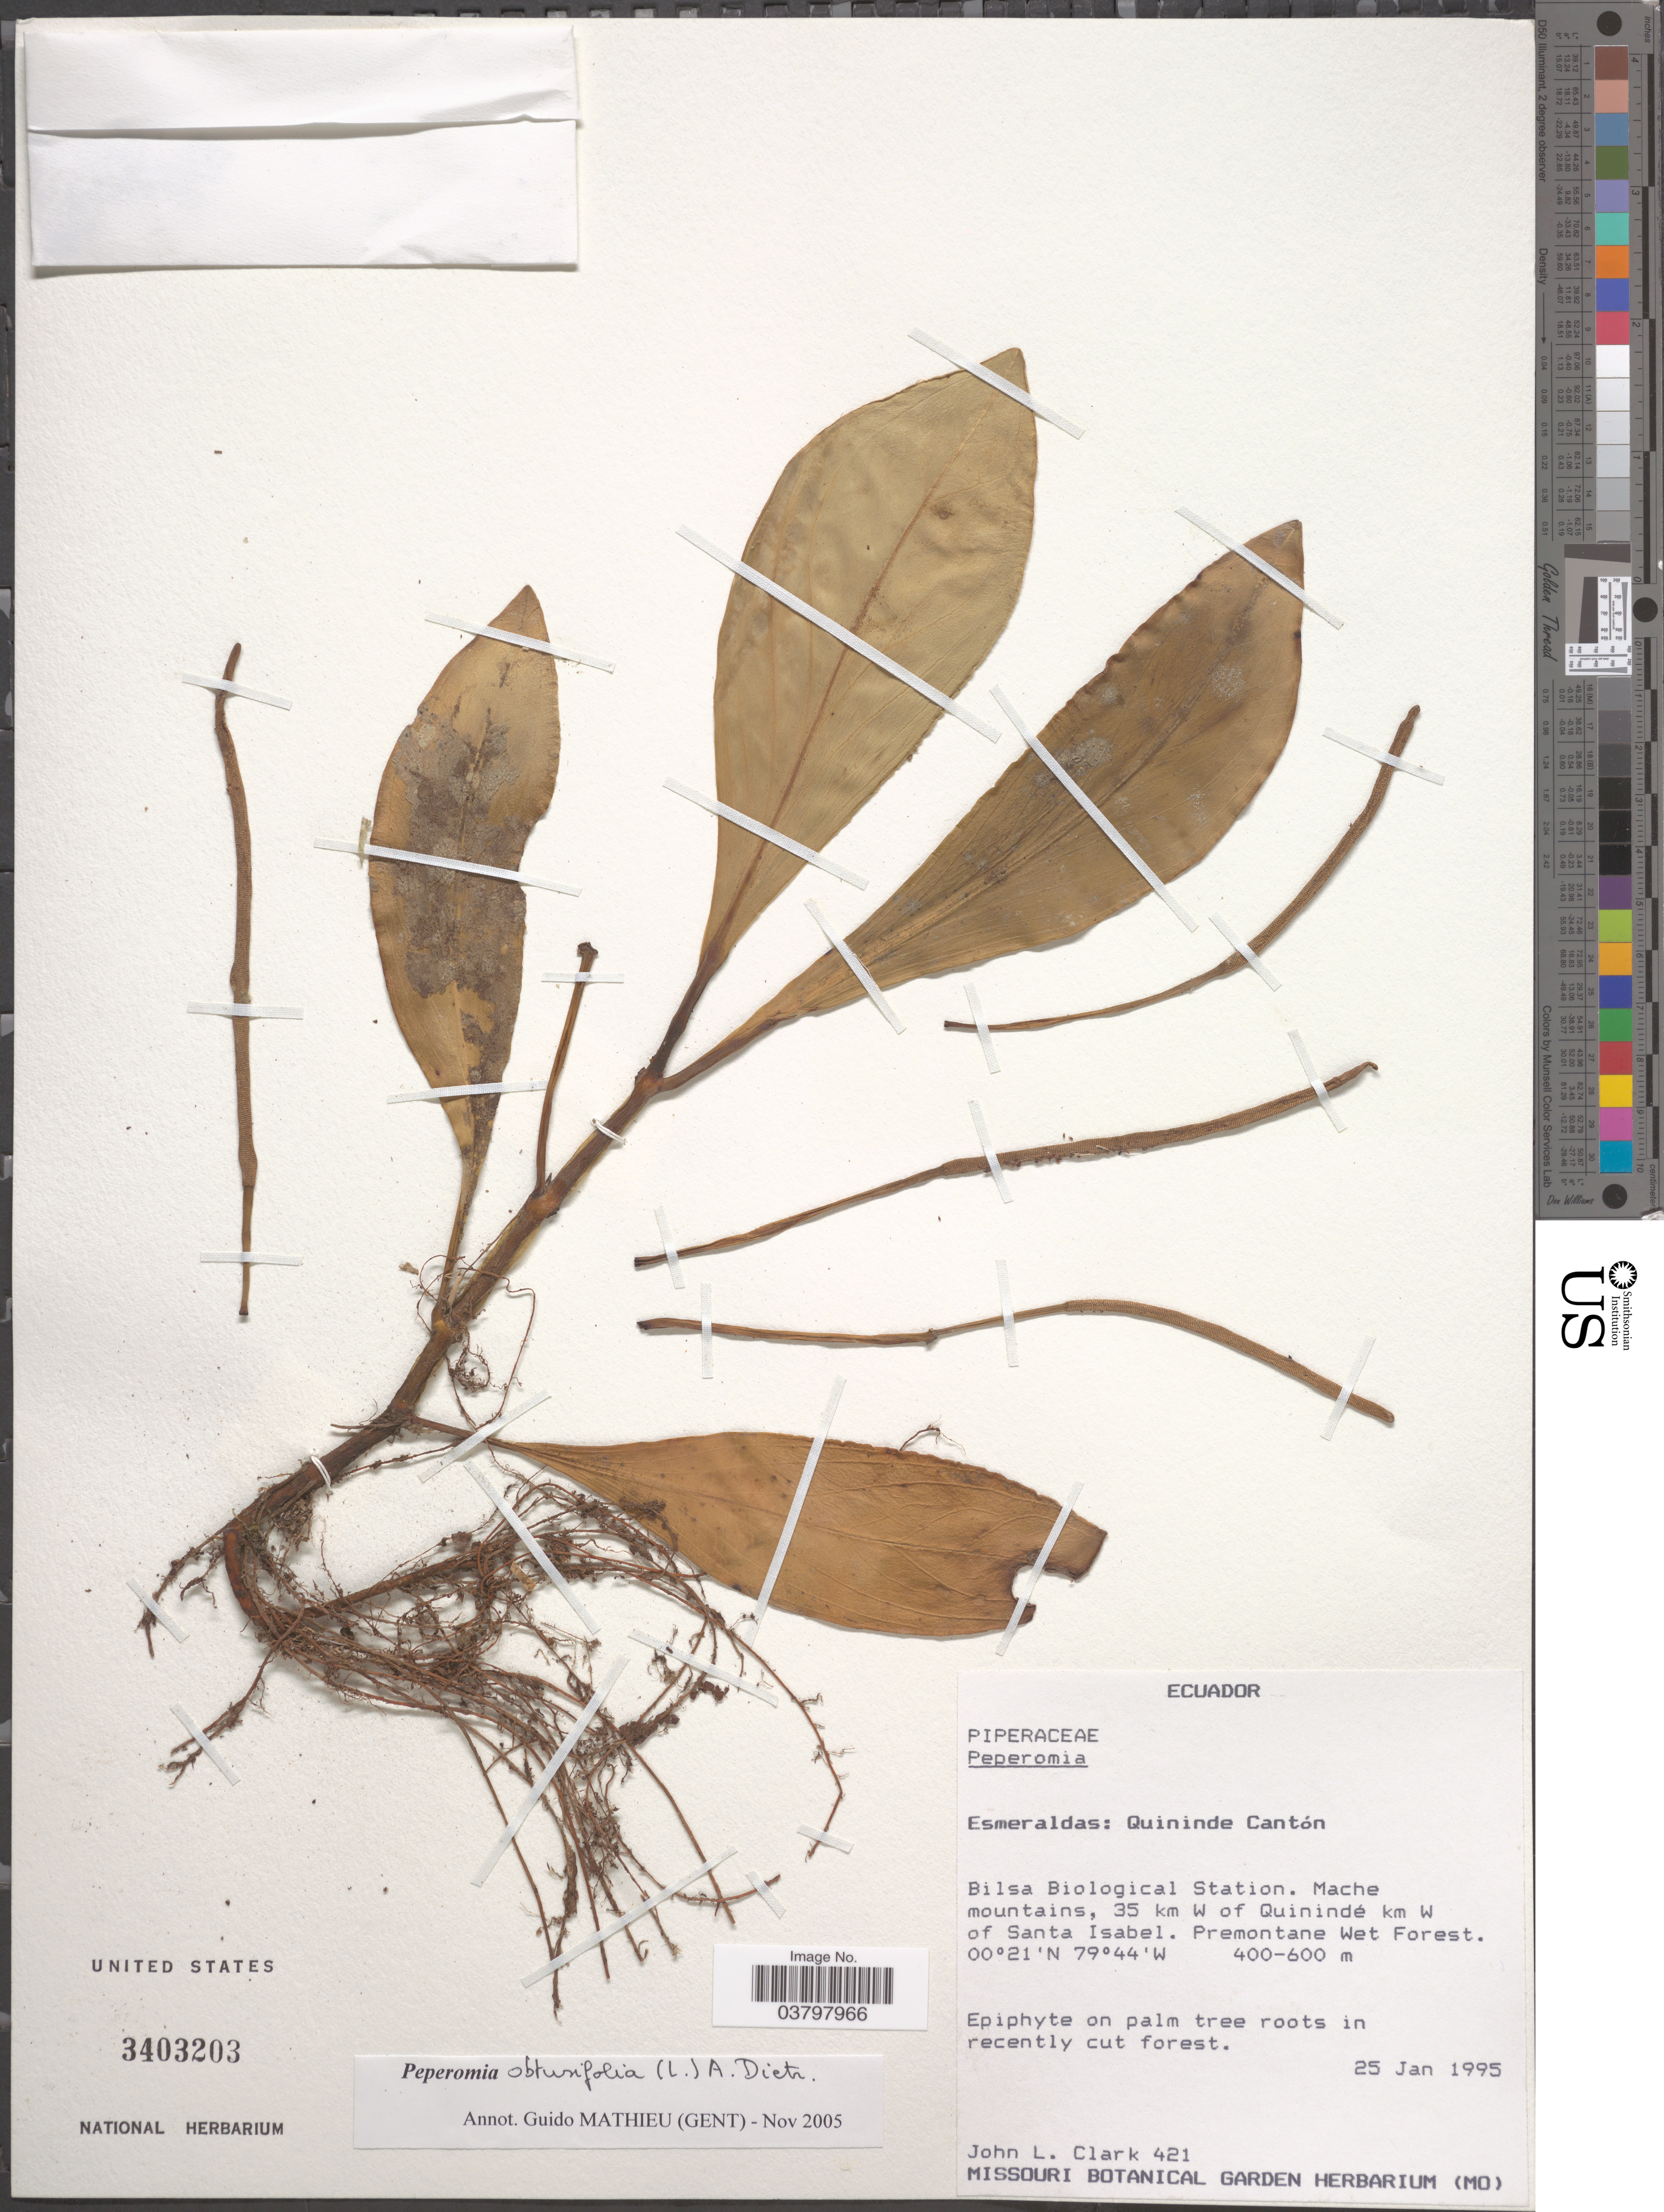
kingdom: Plantae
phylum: Tracheophyta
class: Magnoliopsida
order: Piperales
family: Piperaceae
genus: Peperomia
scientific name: Peperomia obtusifolia var. emarginata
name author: (Ruiz & Pav.) Dahlst.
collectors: J. L. Clark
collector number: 421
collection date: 1995-01-25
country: Ecuador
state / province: Esmeraldas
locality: Quininde Cantón. Bilsa Biological Station. Mache mountains, 35 km W of Quinindé km W of Santa Isabel. Premontane Wet Forest.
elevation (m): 400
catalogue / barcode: US 3403203